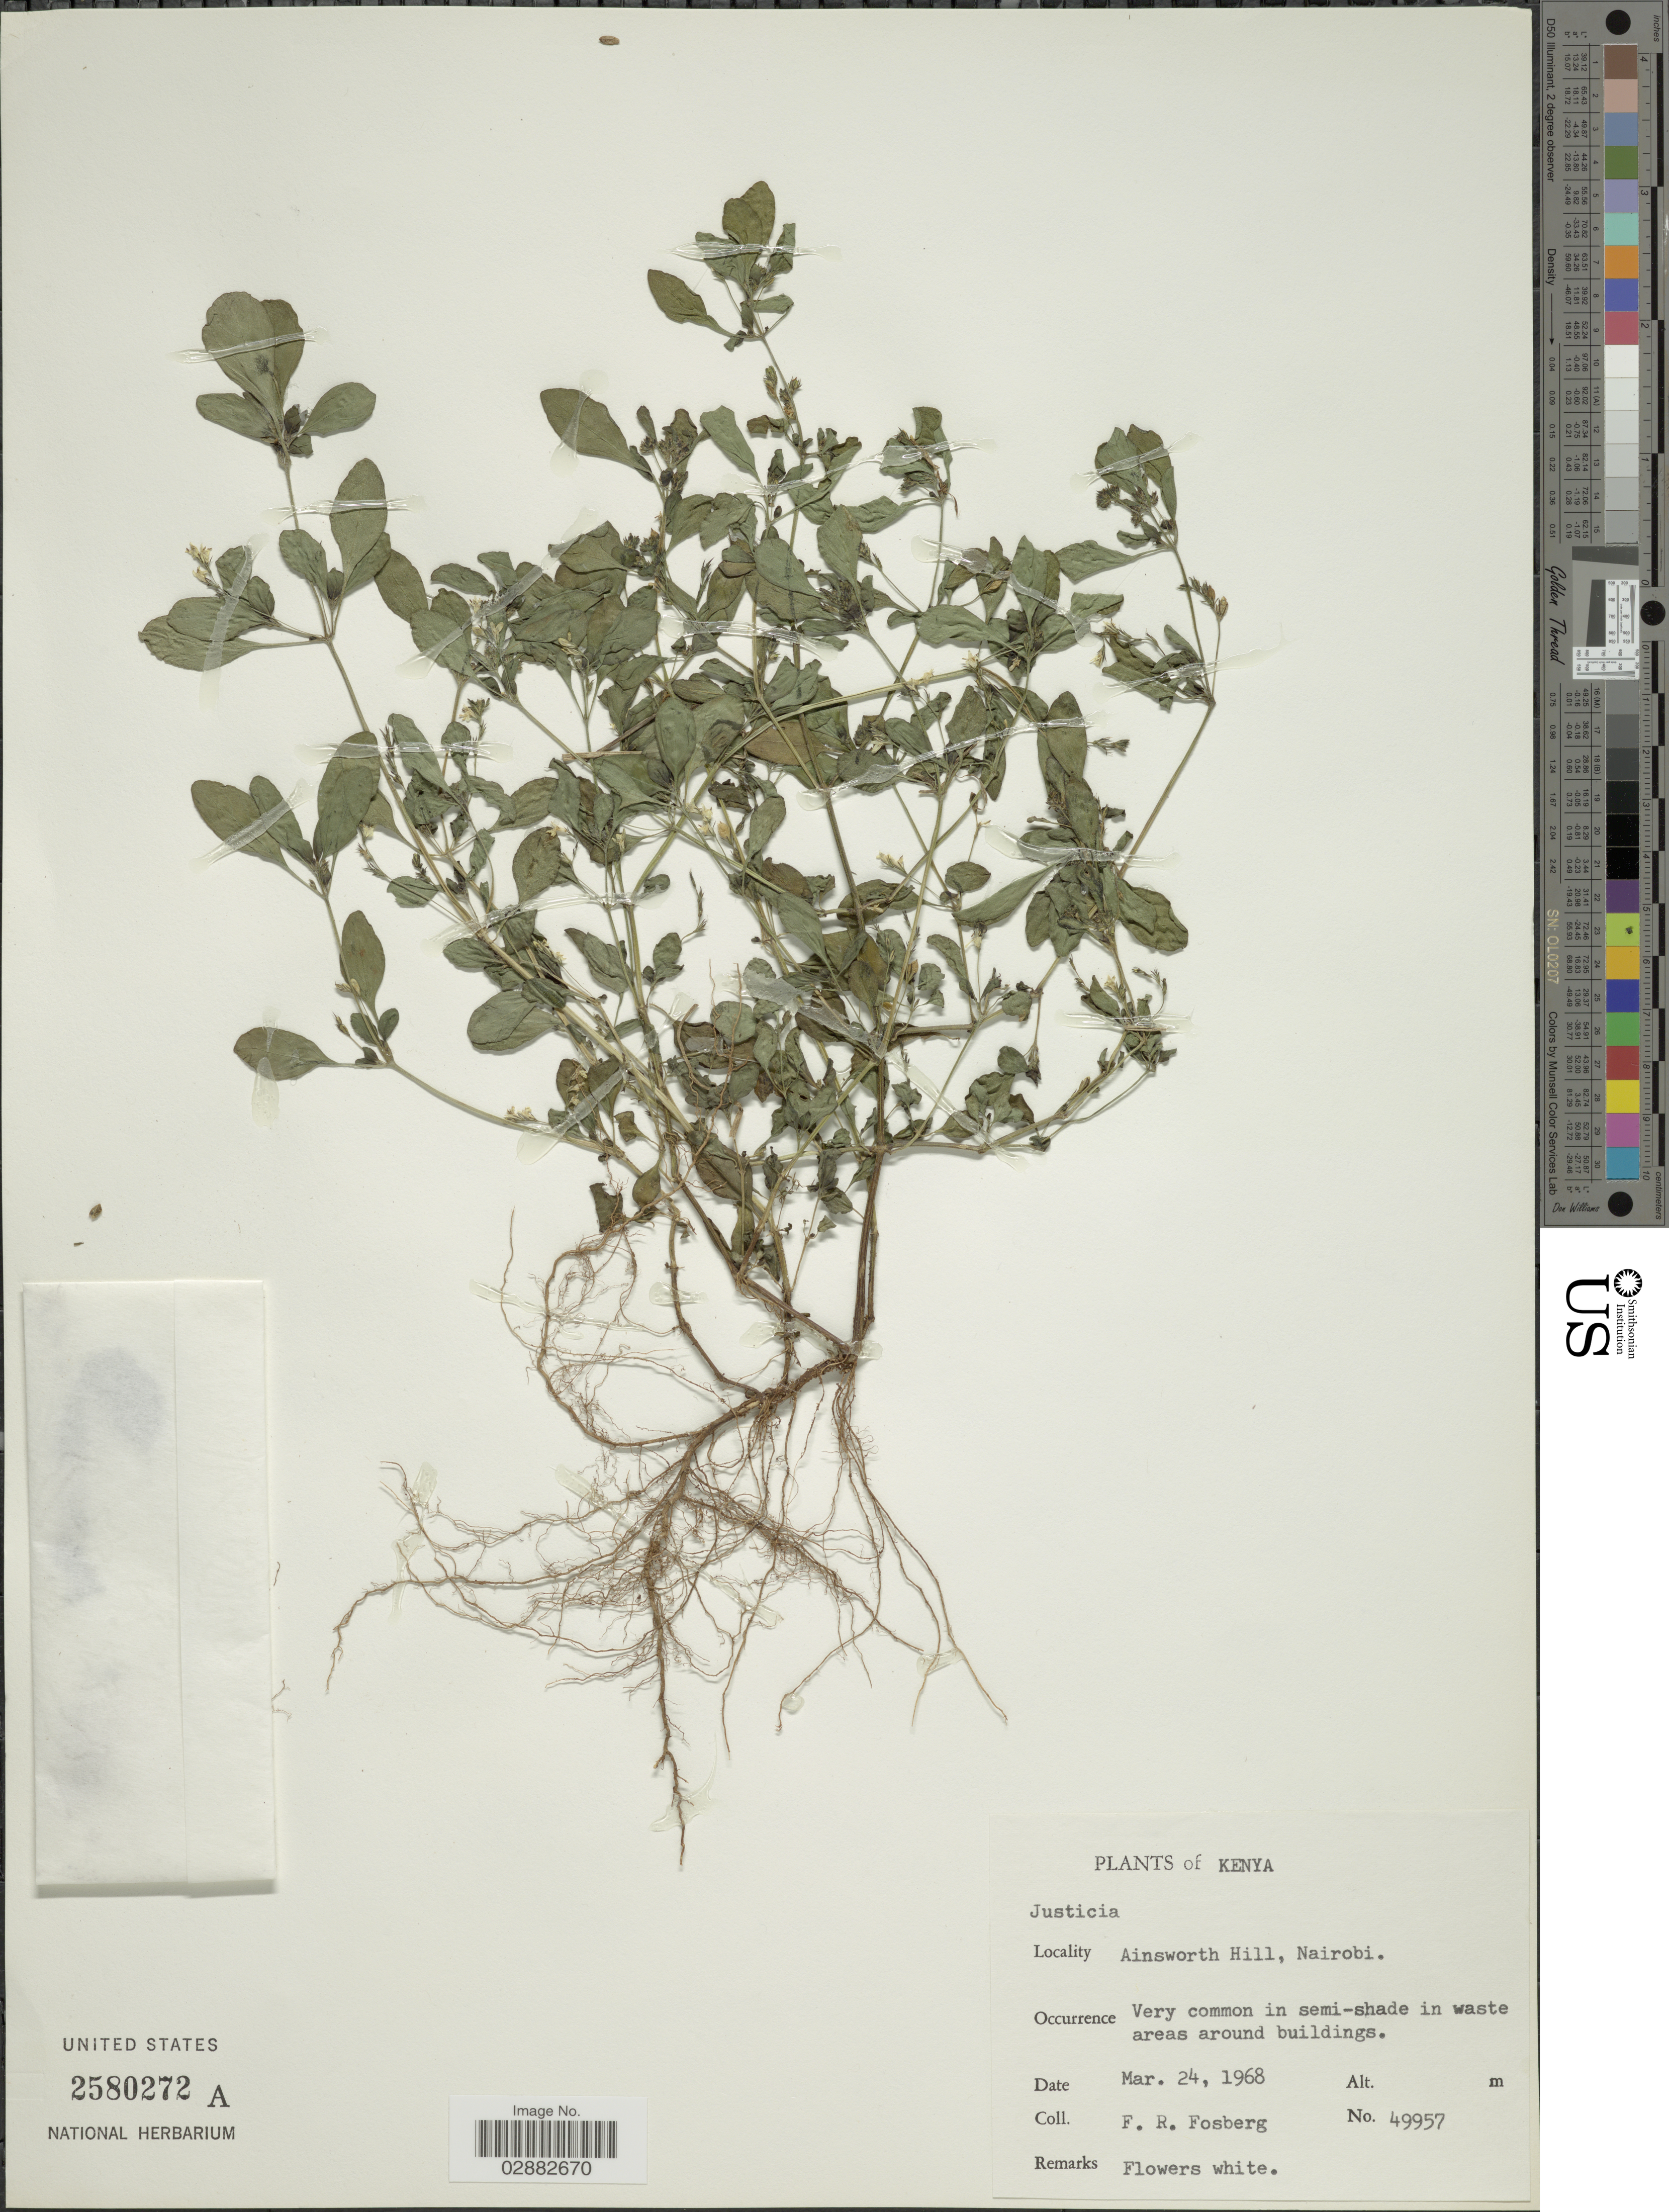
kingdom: Plantae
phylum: Tracheophyta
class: Magnoliopsida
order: Lamiales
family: Acanthaceae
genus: Justicia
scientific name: Justicia sp.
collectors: F. R. Fosberg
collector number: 49957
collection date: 1968-03-24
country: Kenya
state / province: Nairobi Area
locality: Ainsworth Hill.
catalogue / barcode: US 2580272A